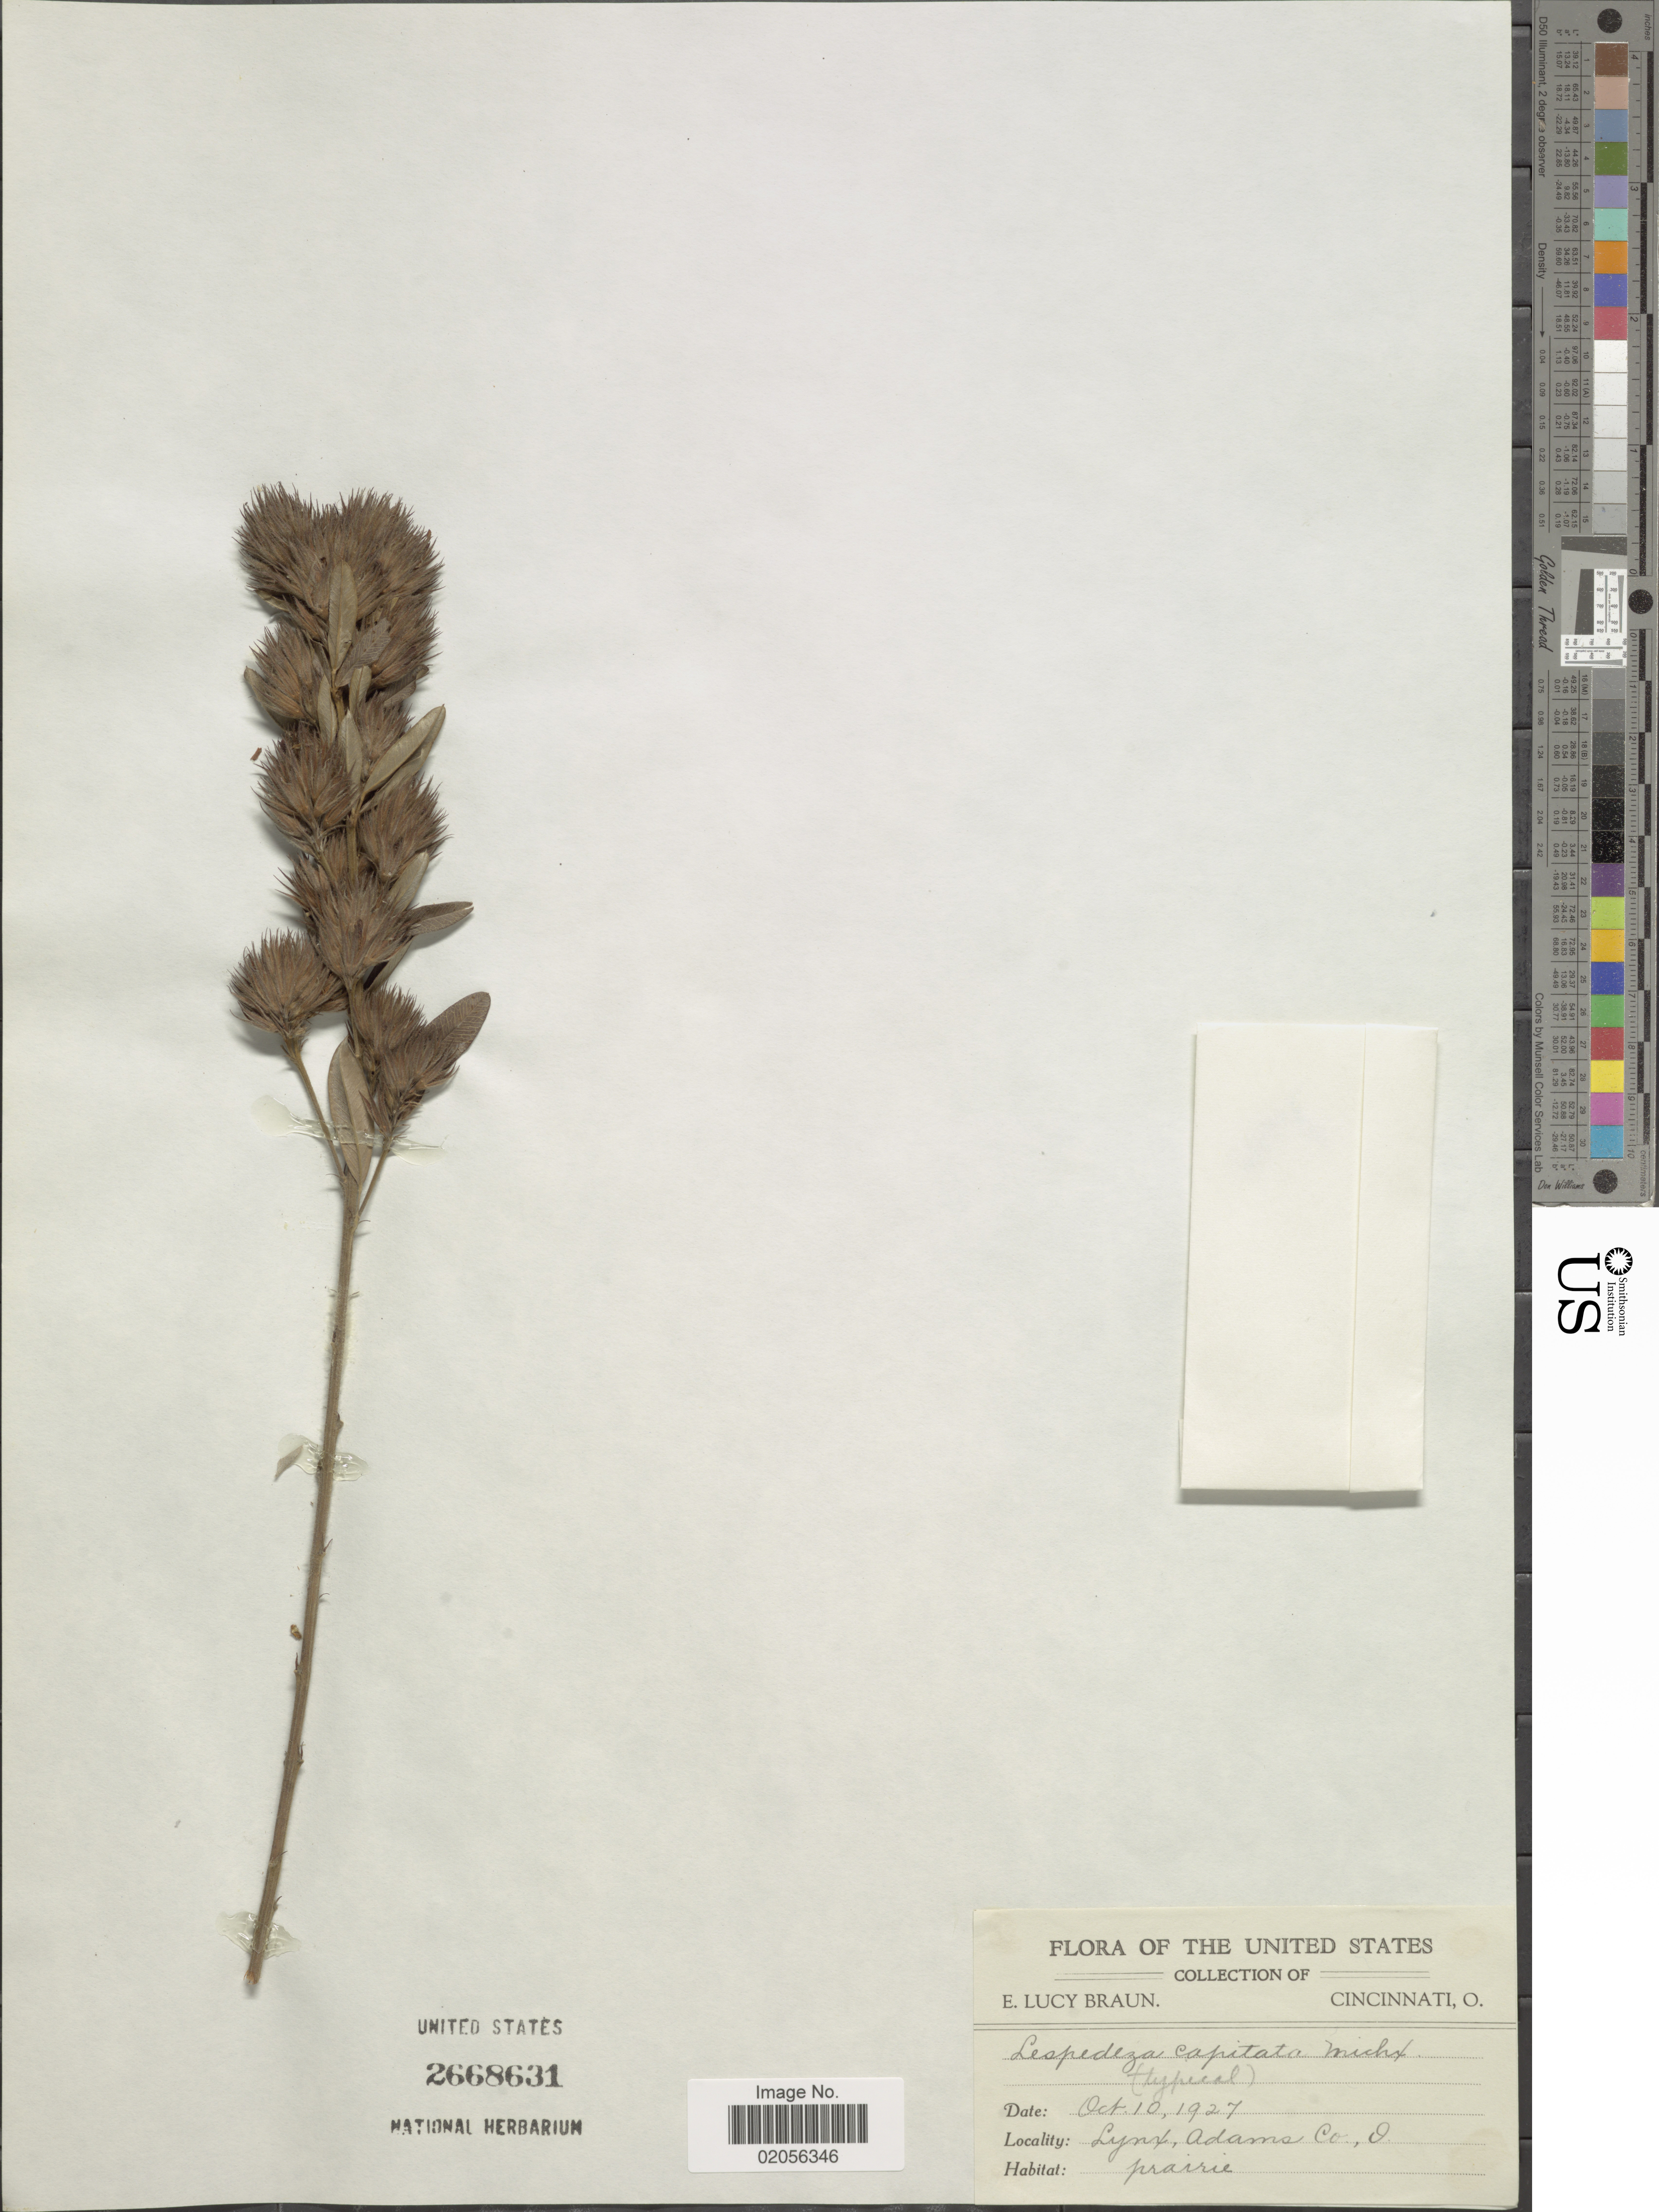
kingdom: Plantae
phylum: Tracheophyta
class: Magnoliopsida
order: Fabales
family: Fabaceae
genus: Lespedeza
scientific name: Lespedeza capitata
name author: Michx.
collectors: E. L. Braun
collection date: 1927-10-10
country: United States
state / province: Ohio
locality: Lynx, Adams Co.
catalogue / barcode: US 2668631